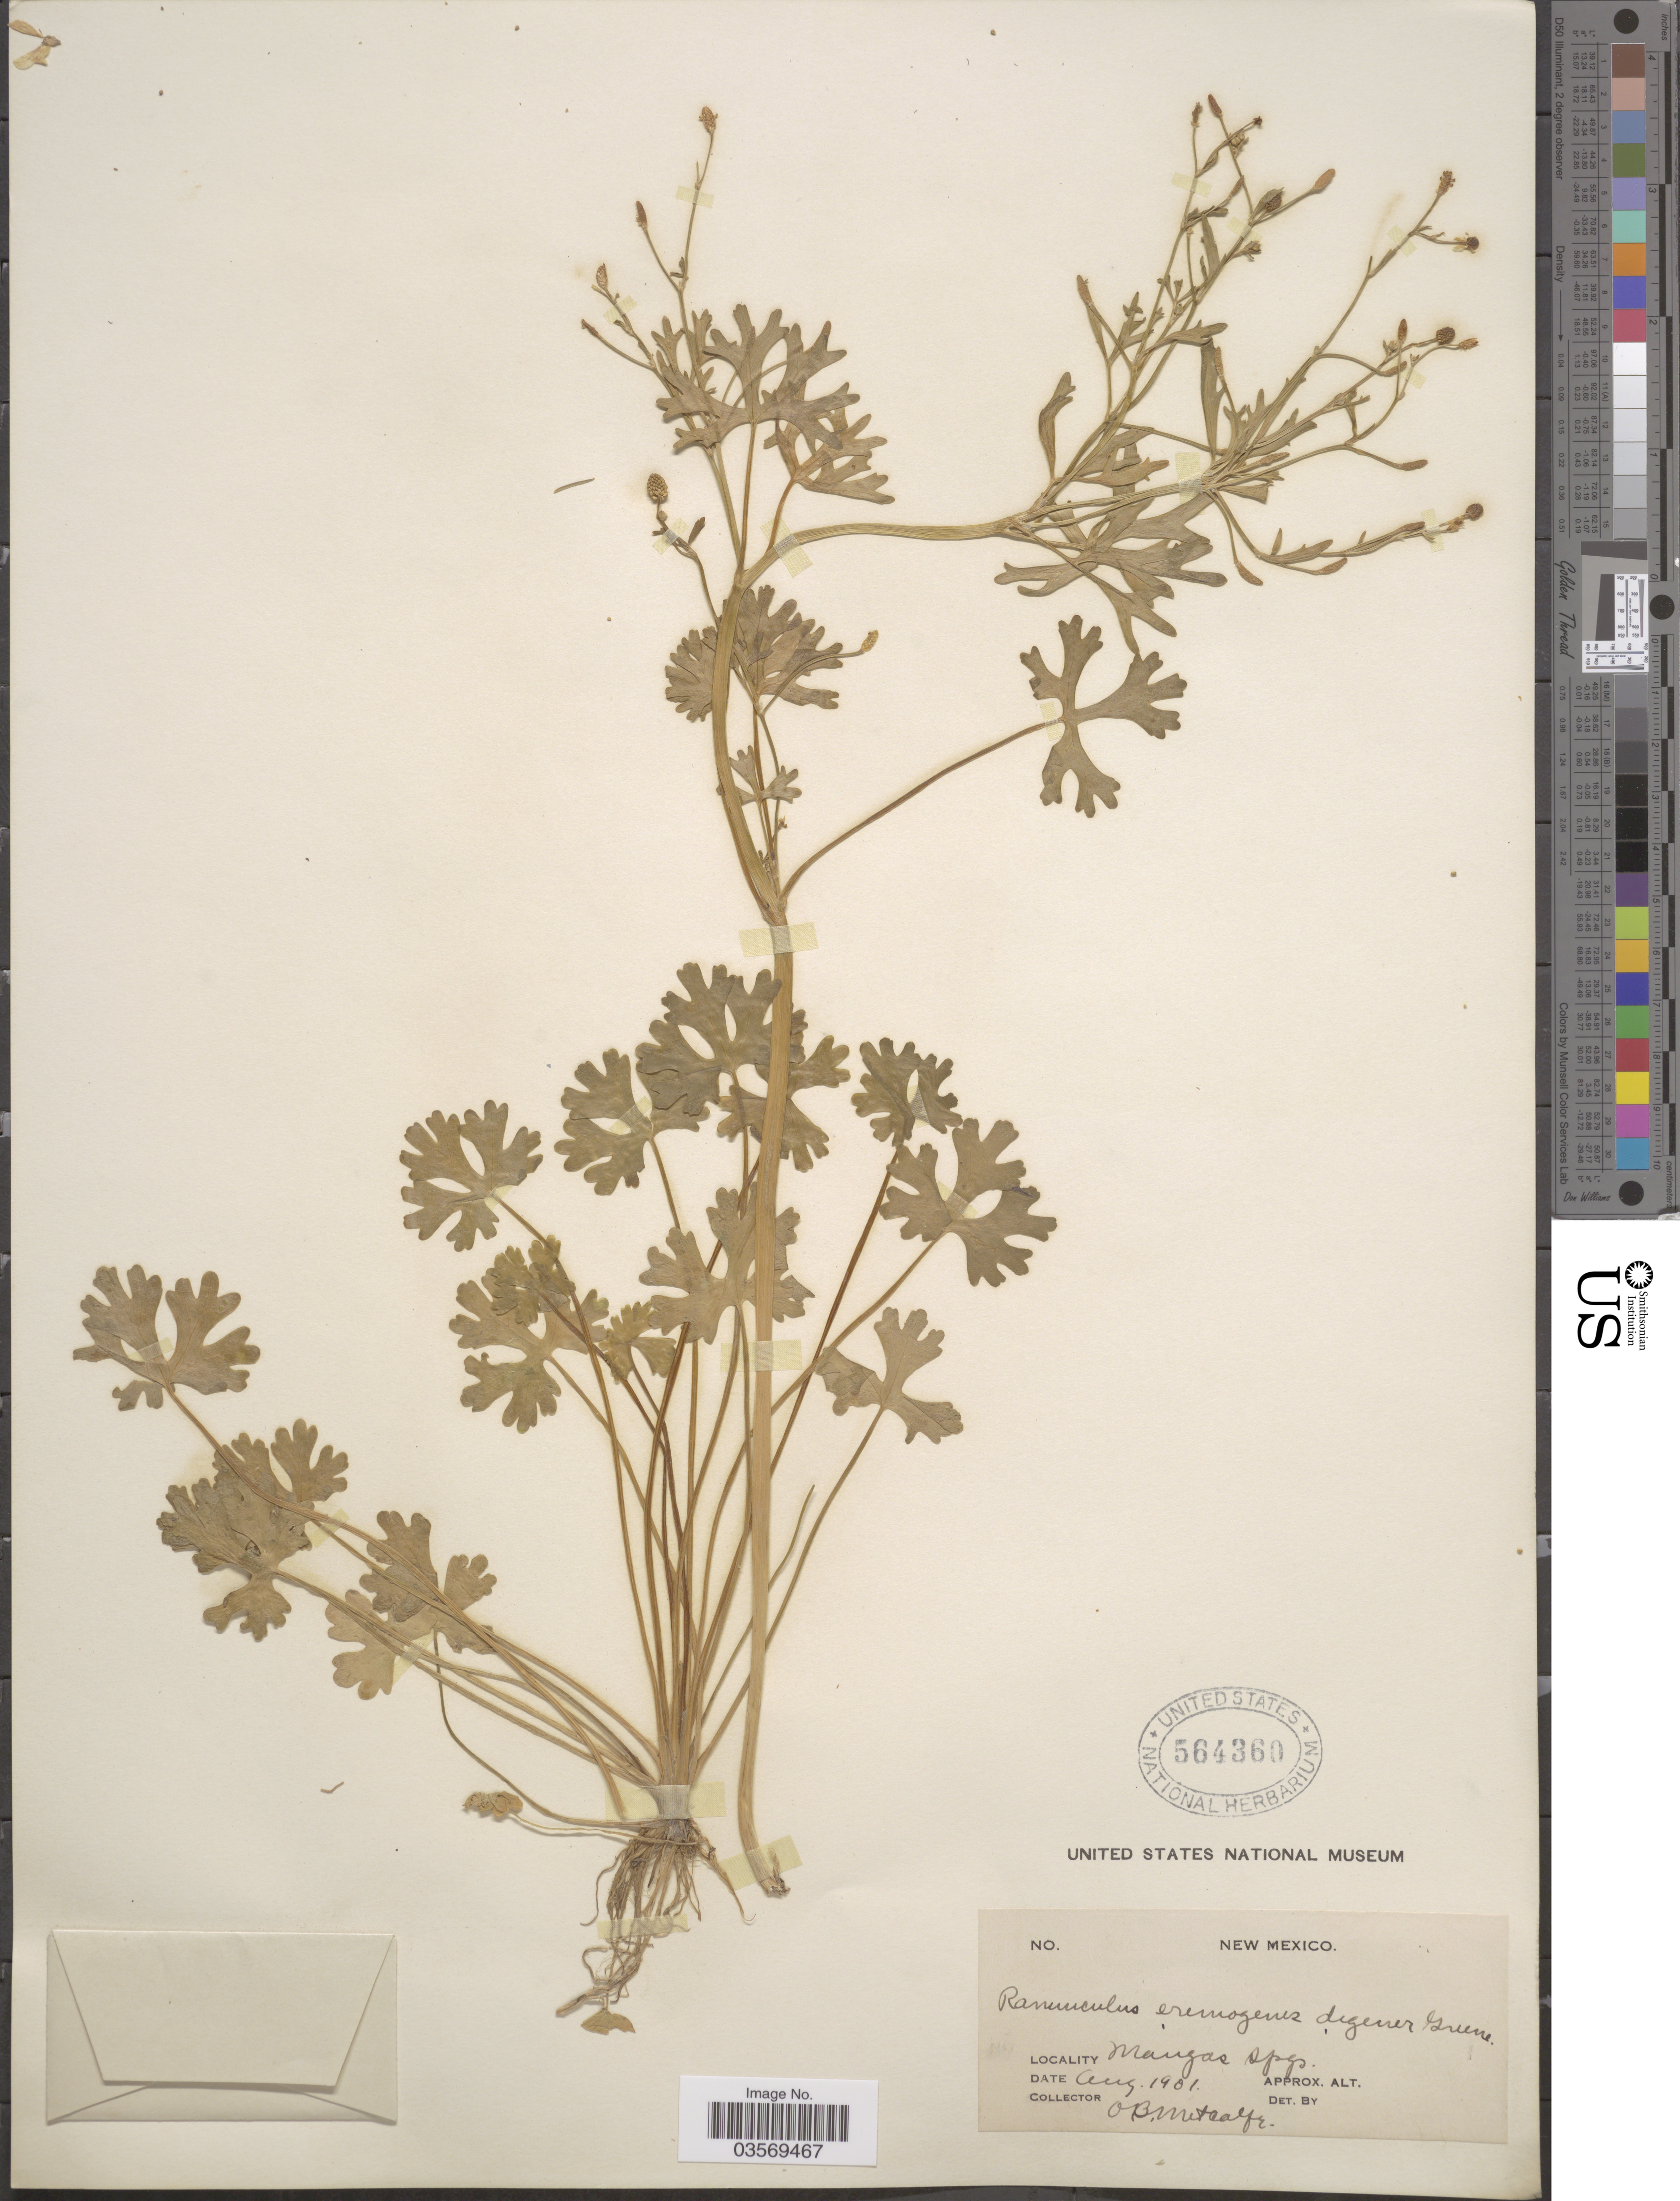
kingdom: Plantae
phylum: Tracheophyta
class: Magnoliopsida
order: Ranunculales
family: Ranunculaceae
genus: Ranunculus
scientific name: Ranunculus sceleratus var. multifidus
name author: Nutt.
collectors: O. B. Metcalfe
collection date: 1901-08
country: United States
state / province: New Mexico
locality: Mangas Spgs.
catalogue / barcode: US 564360